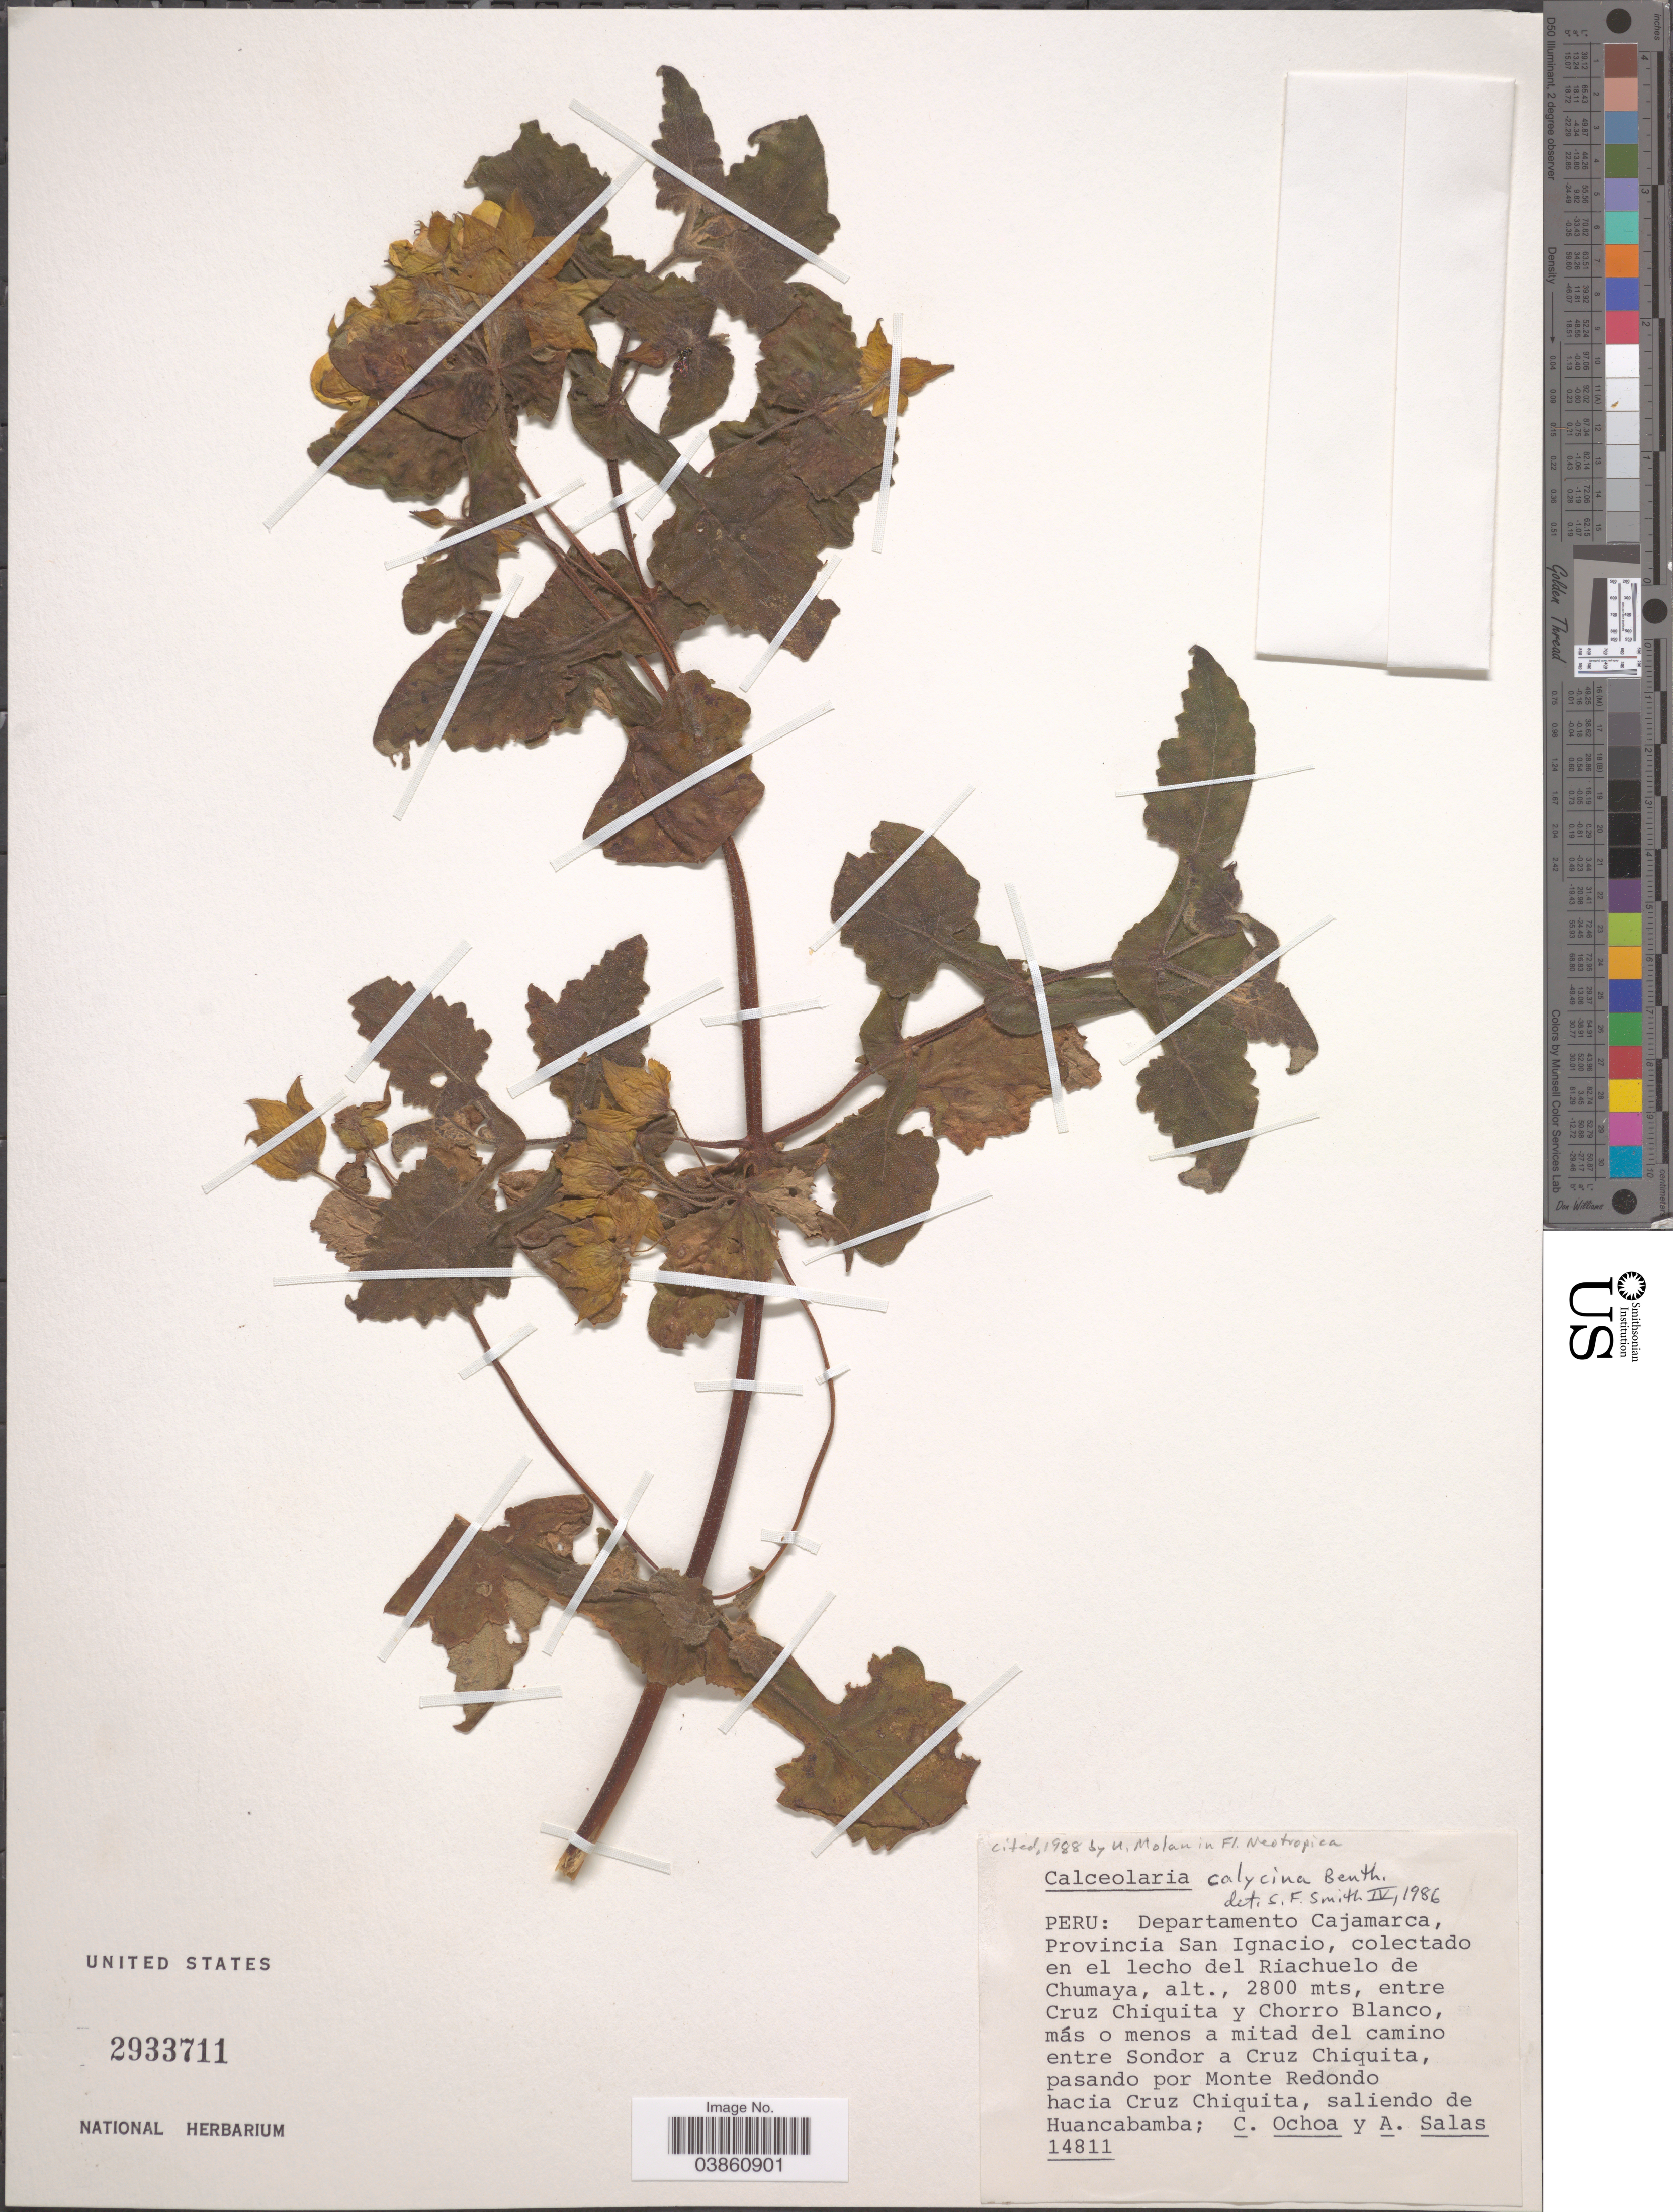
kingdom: Plantae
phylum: Tracheophyta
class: Magnoliopsida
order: Lamiales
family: Calceolariaceae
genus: Calceolaria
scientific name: Calceolaria calycina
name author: Benth.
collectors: C. Ochoa & A. Salas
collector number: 14811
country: Peru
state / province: Cajamarca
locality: Departamento Cajamarca, Provincia San Ignacio, en el lecho del Riachuelo de Chumaya, entre Cruz Chiquita y Chorro Blanco, más o menos a mitad del camino entre Sondor a Cruz Chiquita, pasando por Monte Redondo hacia Cruz Chiquita, saliendo de Huancabamba.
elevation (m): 2800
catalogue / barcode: US 2933711